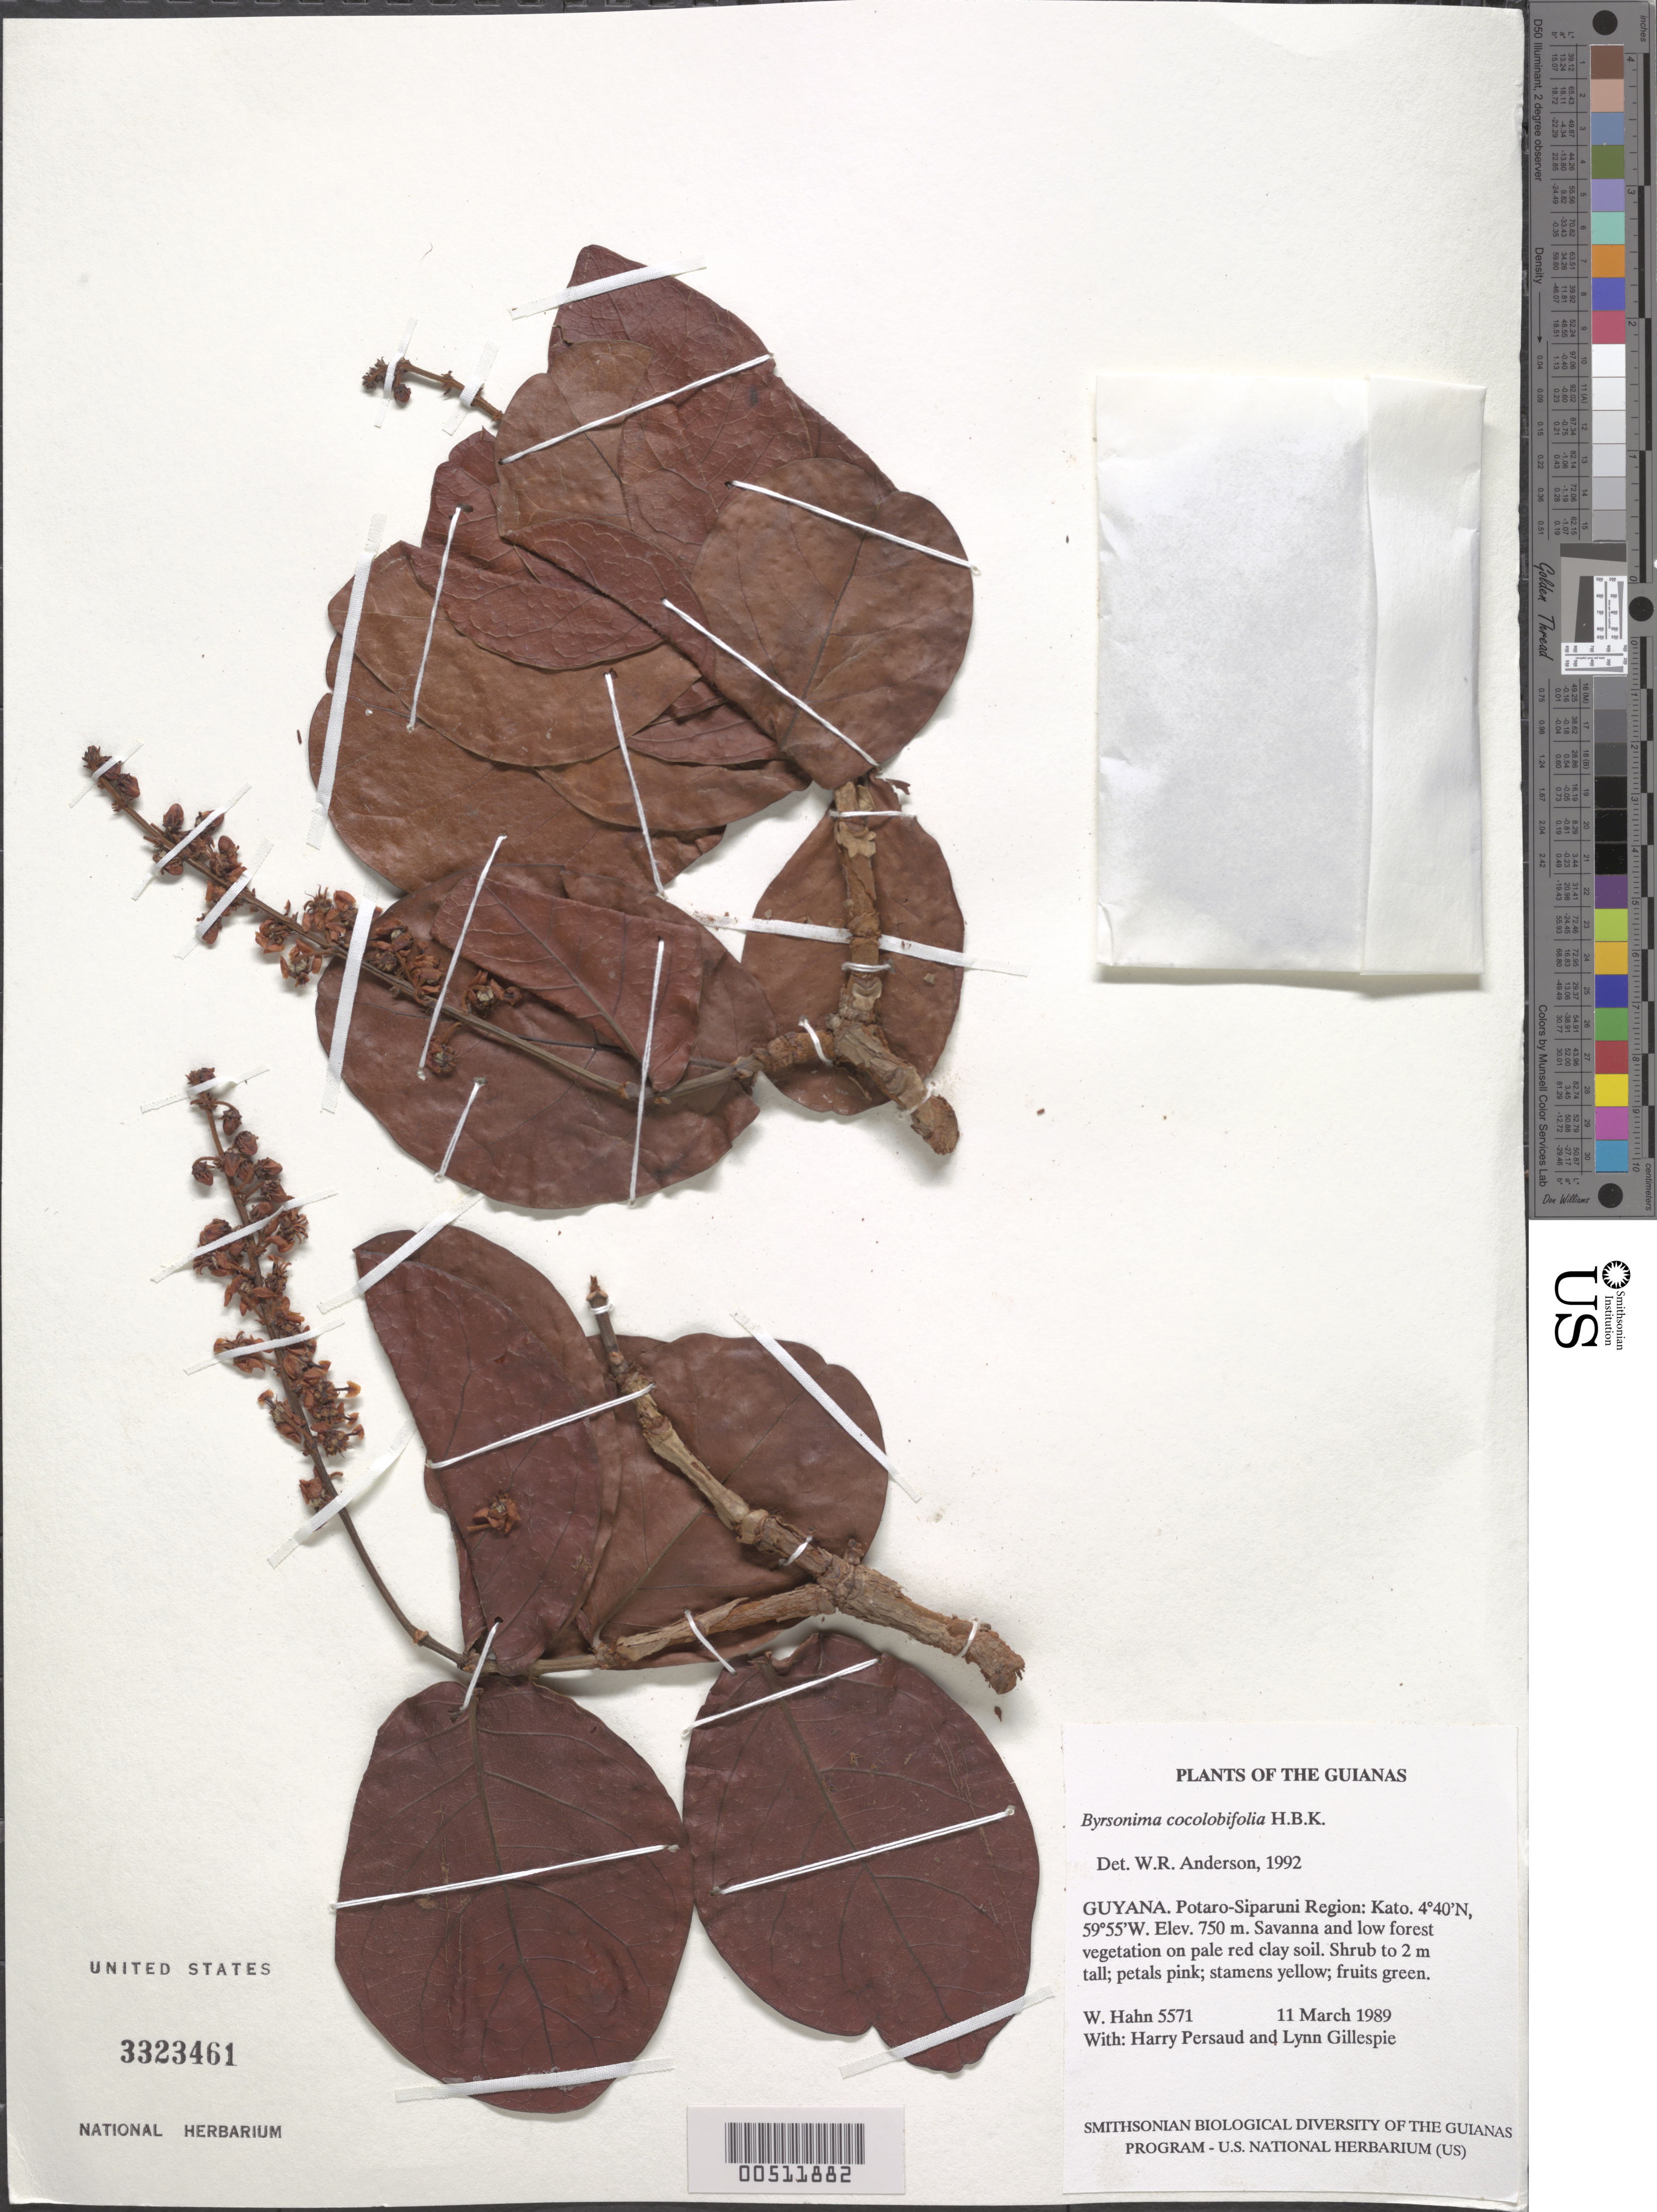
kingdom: Plantae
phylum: Tracheophyta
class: Magnoliopsida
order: Malpighiales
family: Malpighiaceae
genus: Byrsonima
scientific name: Byrsonima coccolobifolia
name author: Kunth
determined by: Anderson, W. R., (MICH), University of Michigan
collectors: W. Hahn, H. Persaud & L. J. Gillespie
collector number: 5571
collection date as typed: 11 March 1989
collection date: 1989-03-11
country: Guyana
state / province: Potaro-Siparuni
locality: Kato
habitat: Savanna and low forest vegetation on pale red clay soil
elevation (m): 750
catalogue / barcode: US 3323461